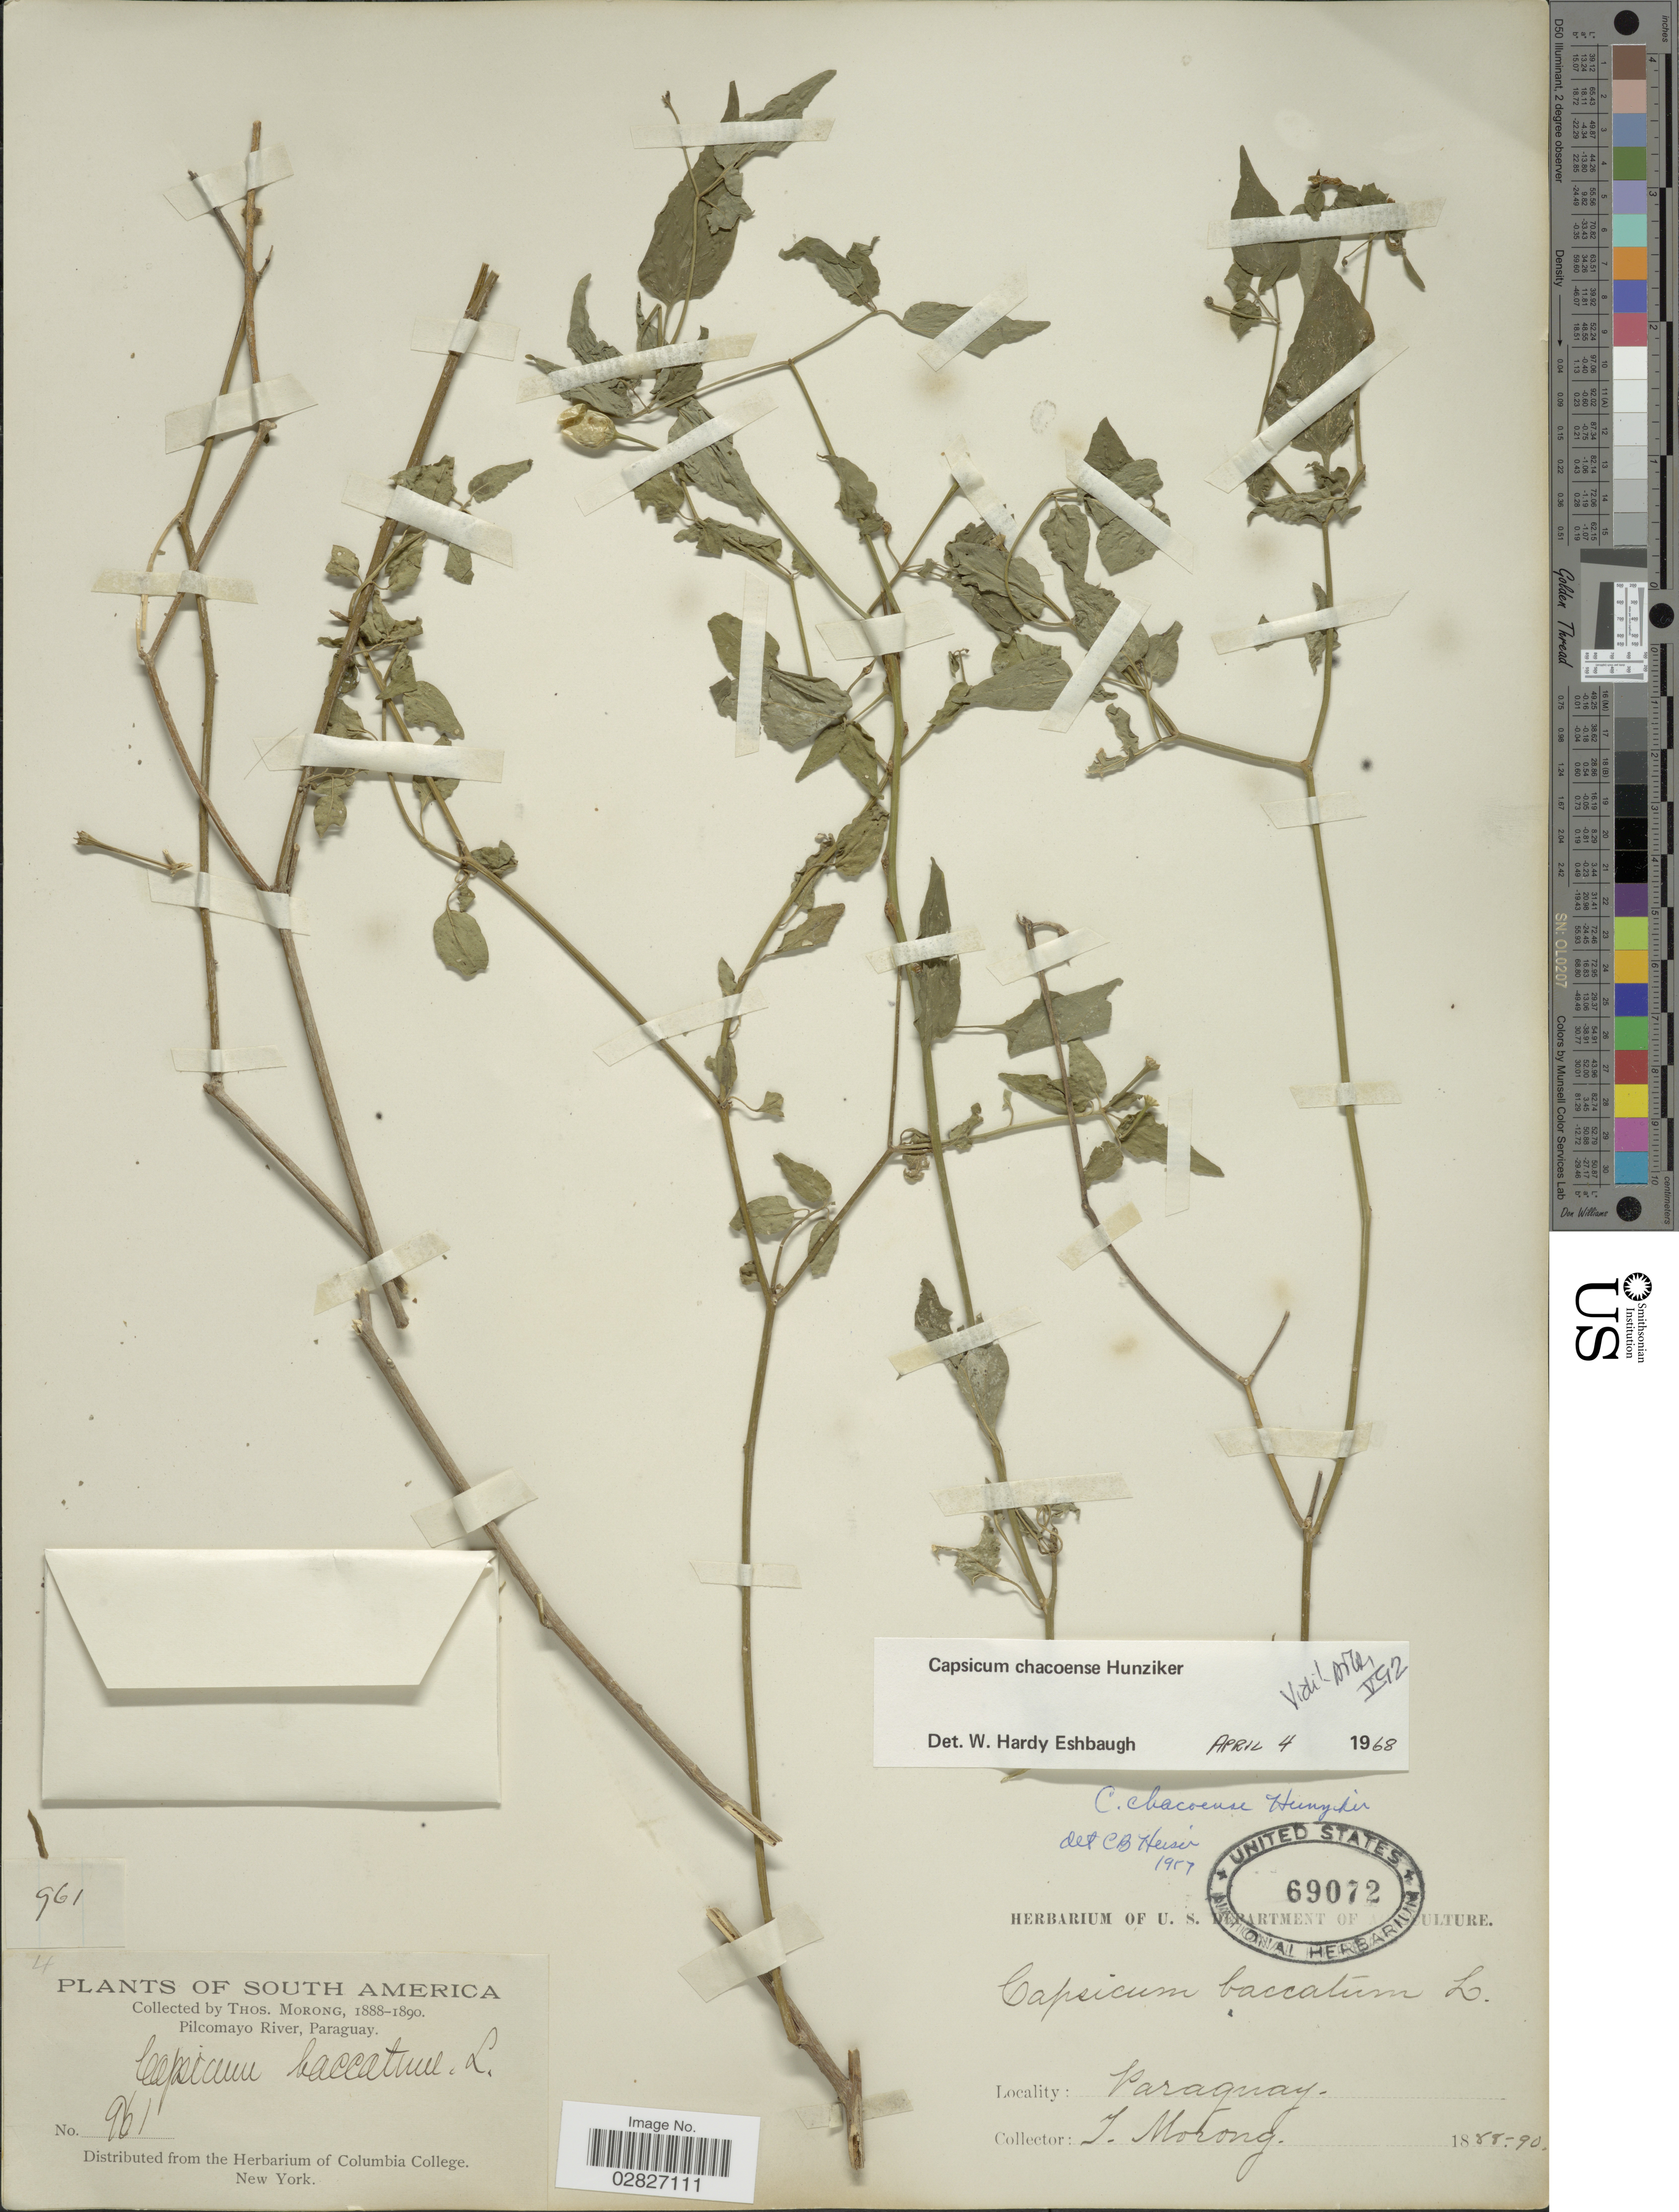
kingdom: Plantae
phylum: Tracheophyta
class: Magnoliopsida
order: Solanales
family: Solanaceae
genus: Capsicum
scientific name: Capsicum chacoense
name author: Hunz.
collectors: T. Morong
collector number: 961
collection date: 1888/1890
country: Paraguay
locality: Pilcomayo River.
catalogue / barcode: US 69072